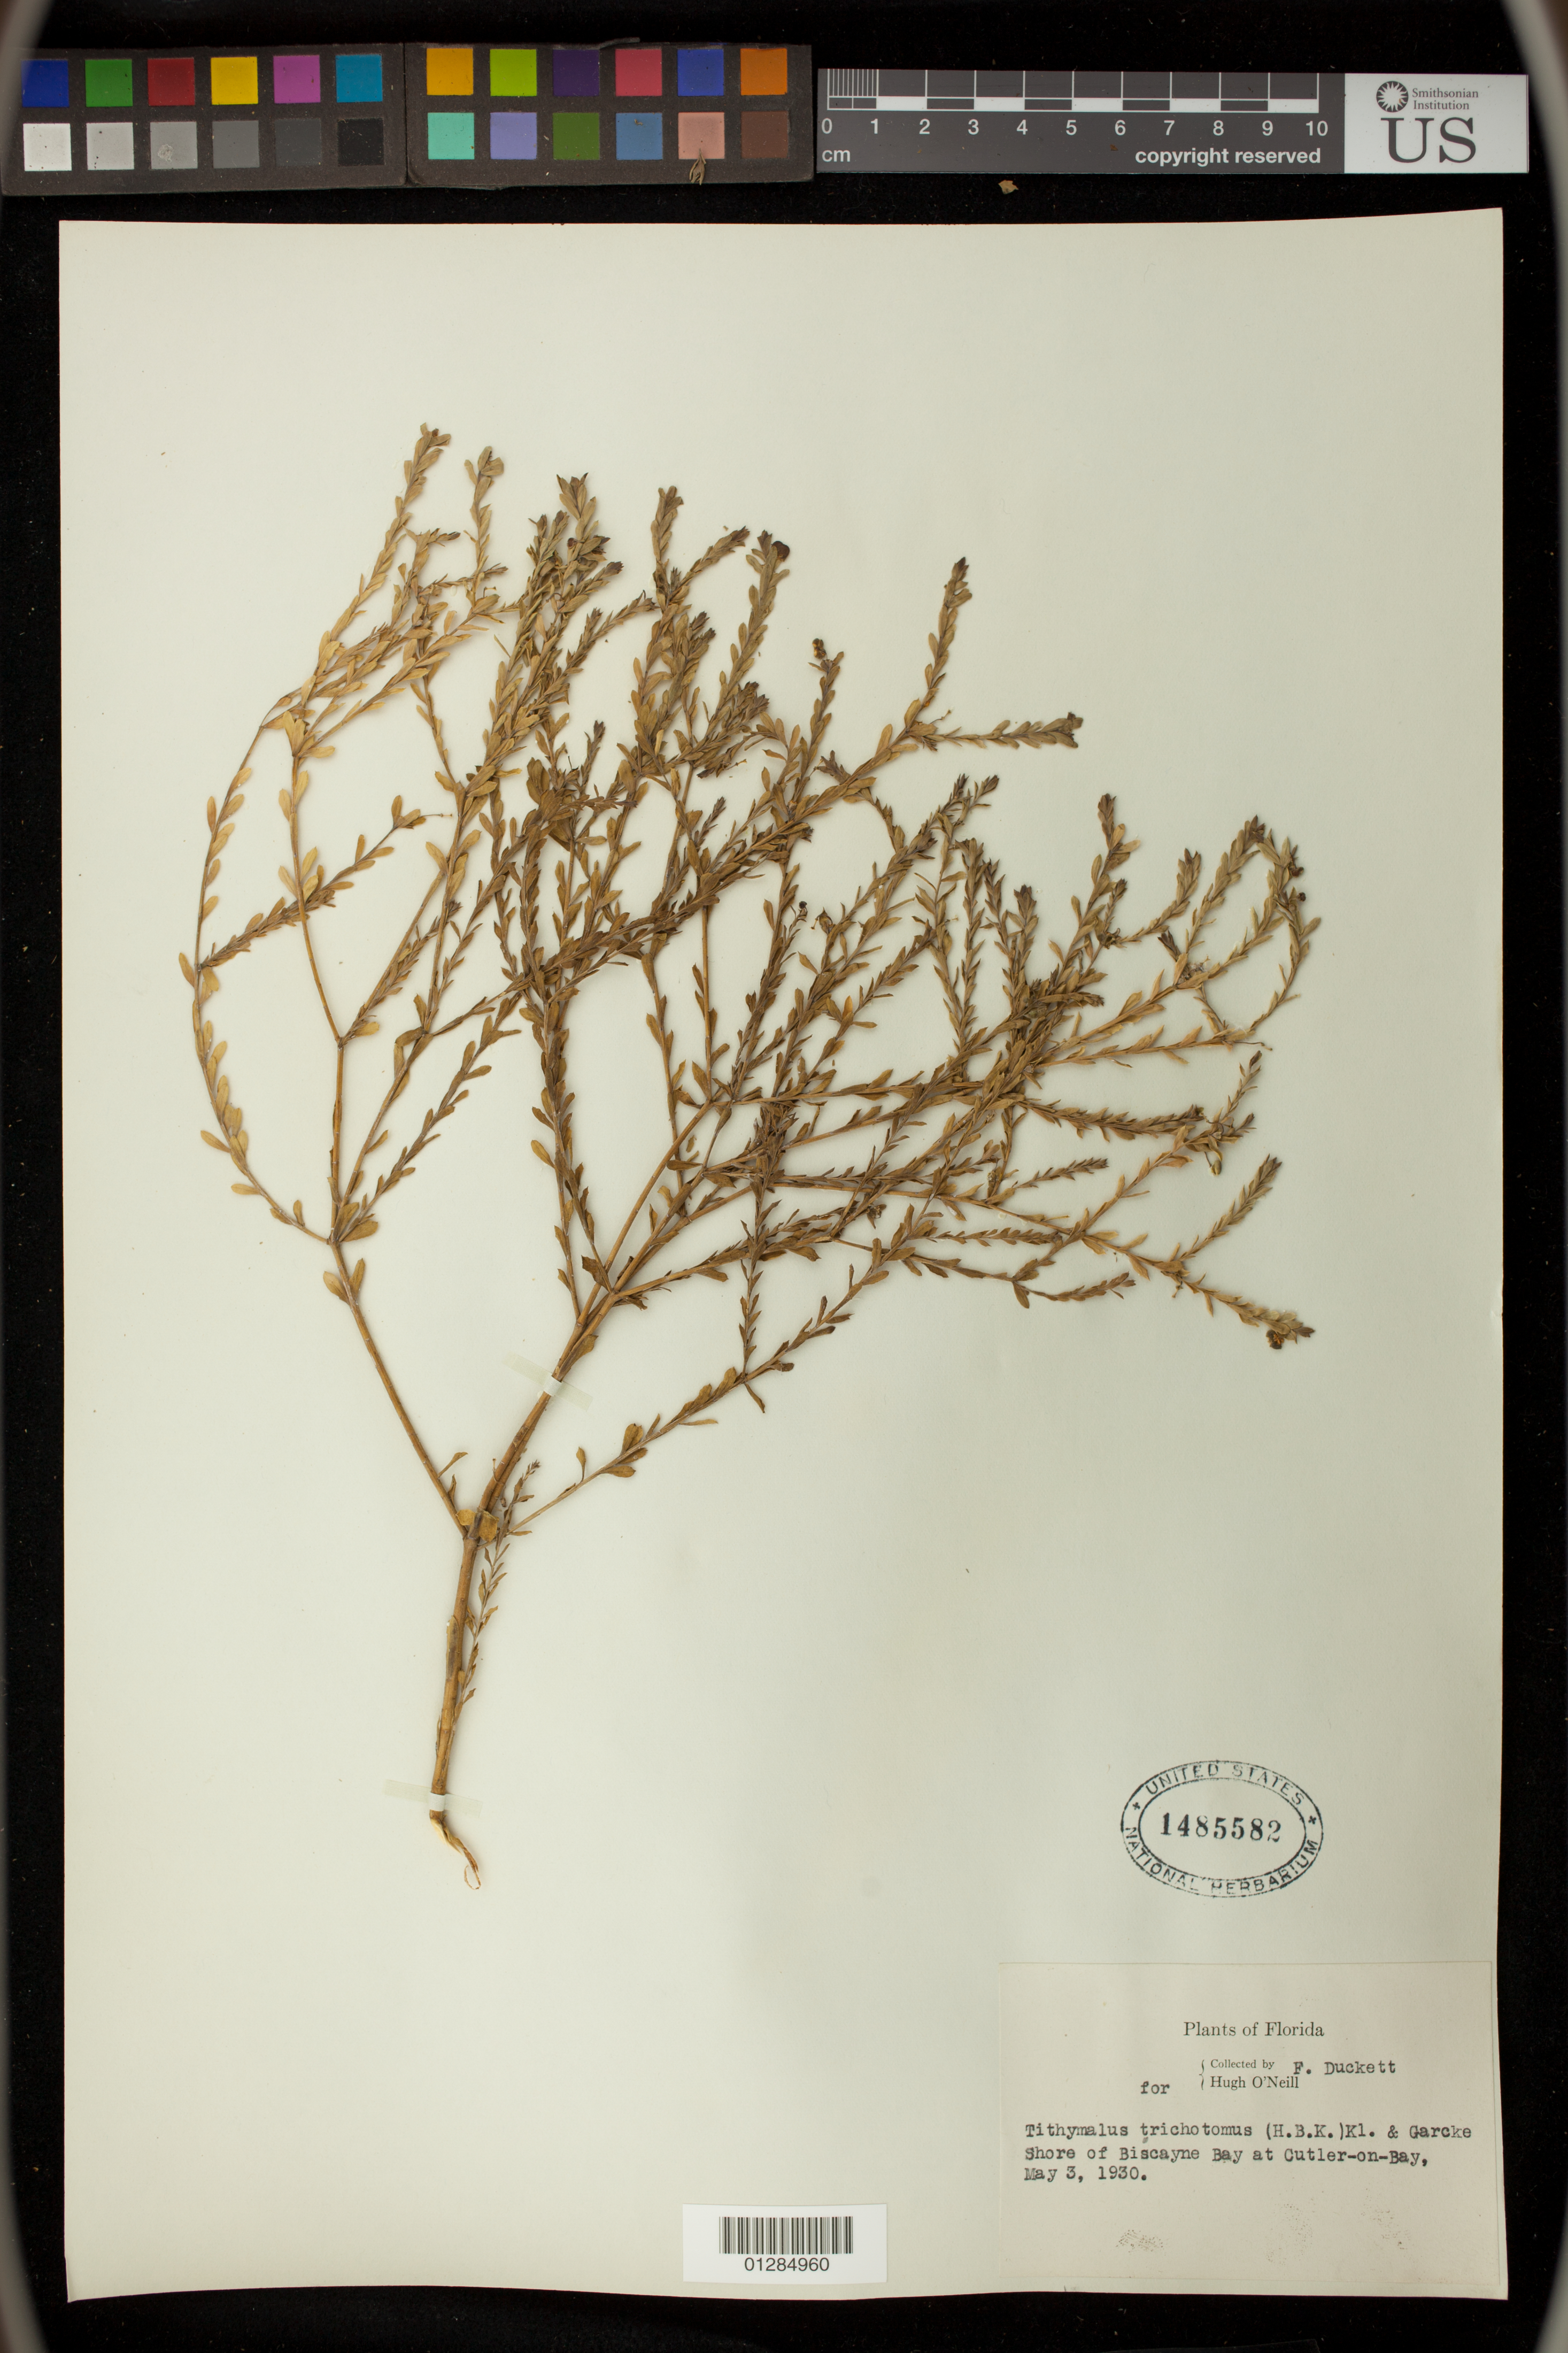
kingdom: Plantae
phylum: Tracheophyta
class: Magnoliopsida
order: Malpighiales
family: Euphorbiaceae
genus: Euphorbia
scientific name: Euphorbia trichotoma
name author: Kunth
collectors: F. Duckett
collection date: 1930-05-03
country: United States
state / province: Florida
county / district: Miami-Dade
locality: Shore of Biscayne Bay at Cutler-on-Bay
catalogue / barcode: US 1485582